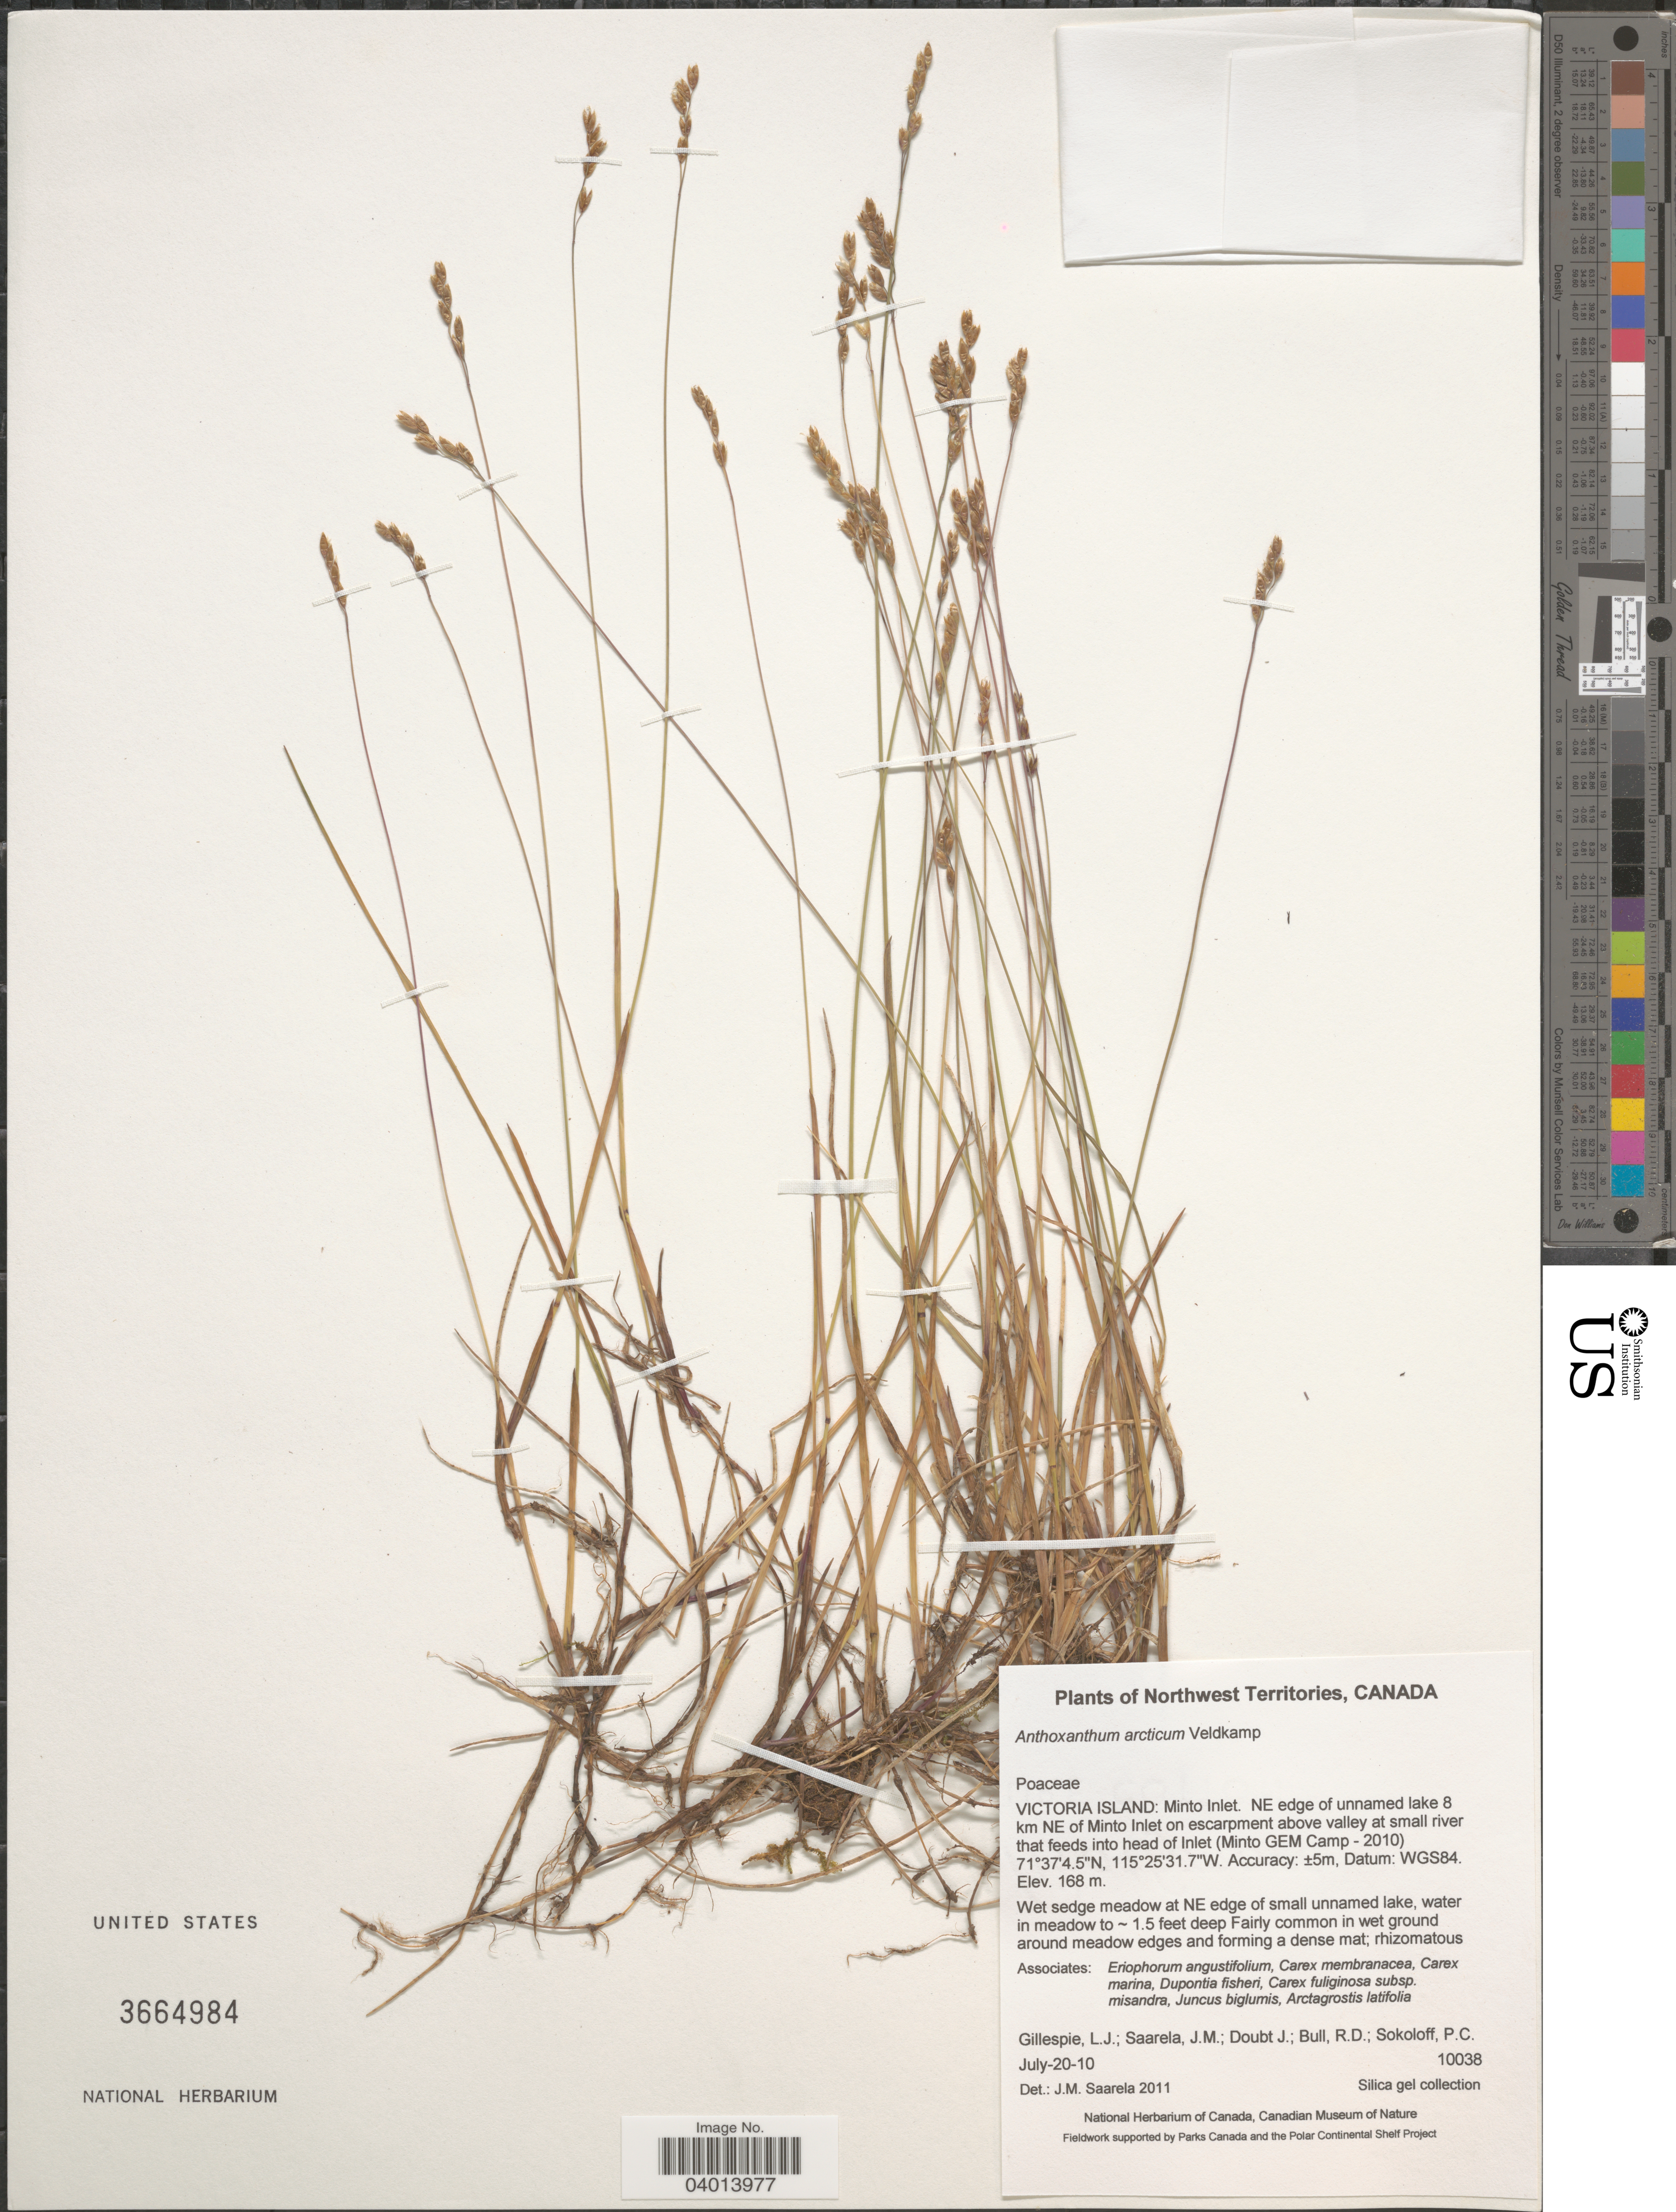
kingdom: Plantae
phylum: Tracheophyta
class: Liliopsida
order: Poales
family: Poaceae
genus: Anthoxanthum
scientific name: Anthoxanthum arcticum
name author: Veldkamp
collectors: L. Gillespie, J. Saarela, J. Doubt, R. Bull & P. Sokoloff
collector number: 10038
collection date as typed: Transcribed d/m/y: 20/7/10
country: Canada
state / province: Northwest Territories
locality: Victoria Island: Minto Inlet. NE edge of unnamed lake 8 km NE of Minto Inlet on escarpment above valley at small river that feeds into head of Inlet (Minto GEM Camp - 2010). WGS84. Wet sedge meadow at NE edge of small unnamed lake.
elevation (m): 168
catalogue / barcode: US 3664984